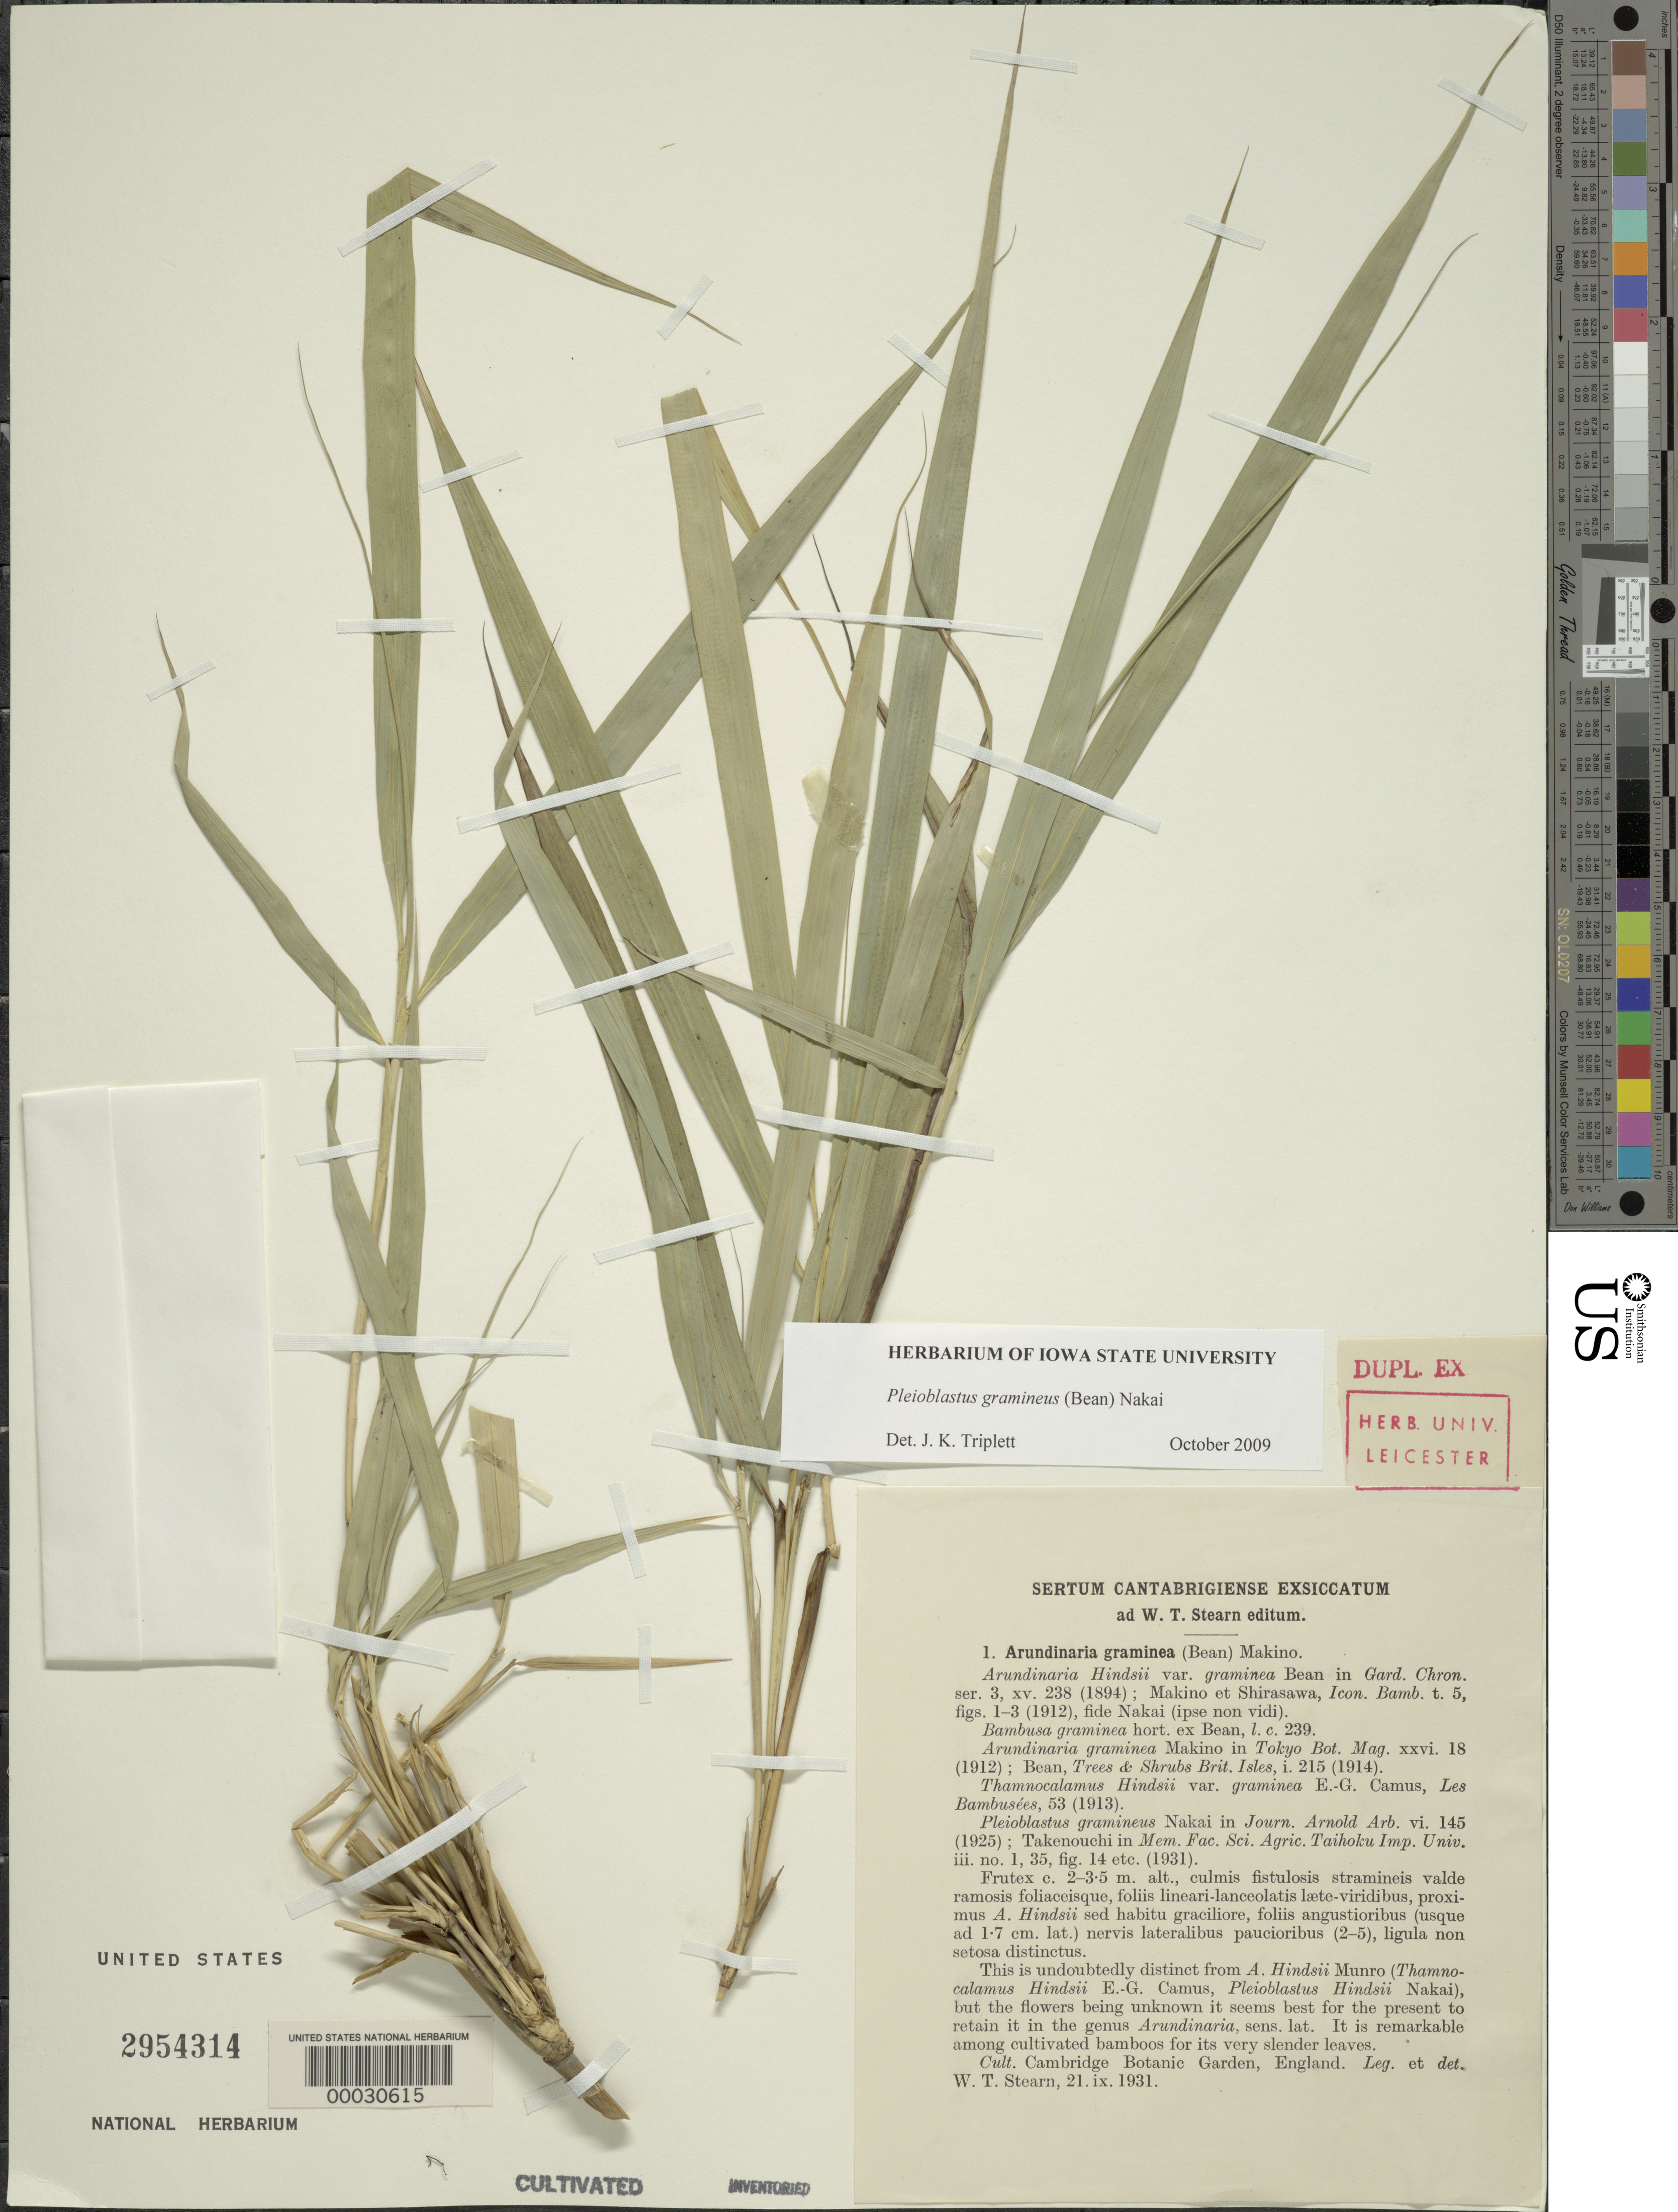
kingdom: Plantae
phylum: Tracheophyta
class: Liliopsida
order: Poales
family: Poaceae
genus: Pleioblastus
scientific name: Pleioblastus gramineus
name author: (Bean) Nakai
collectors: W. T. Stearn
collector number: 1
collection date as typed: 21 Sep 1931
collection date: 1931-09-21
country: United Kingdom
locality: Cambridge botanic gardens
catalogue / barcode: US 2954314